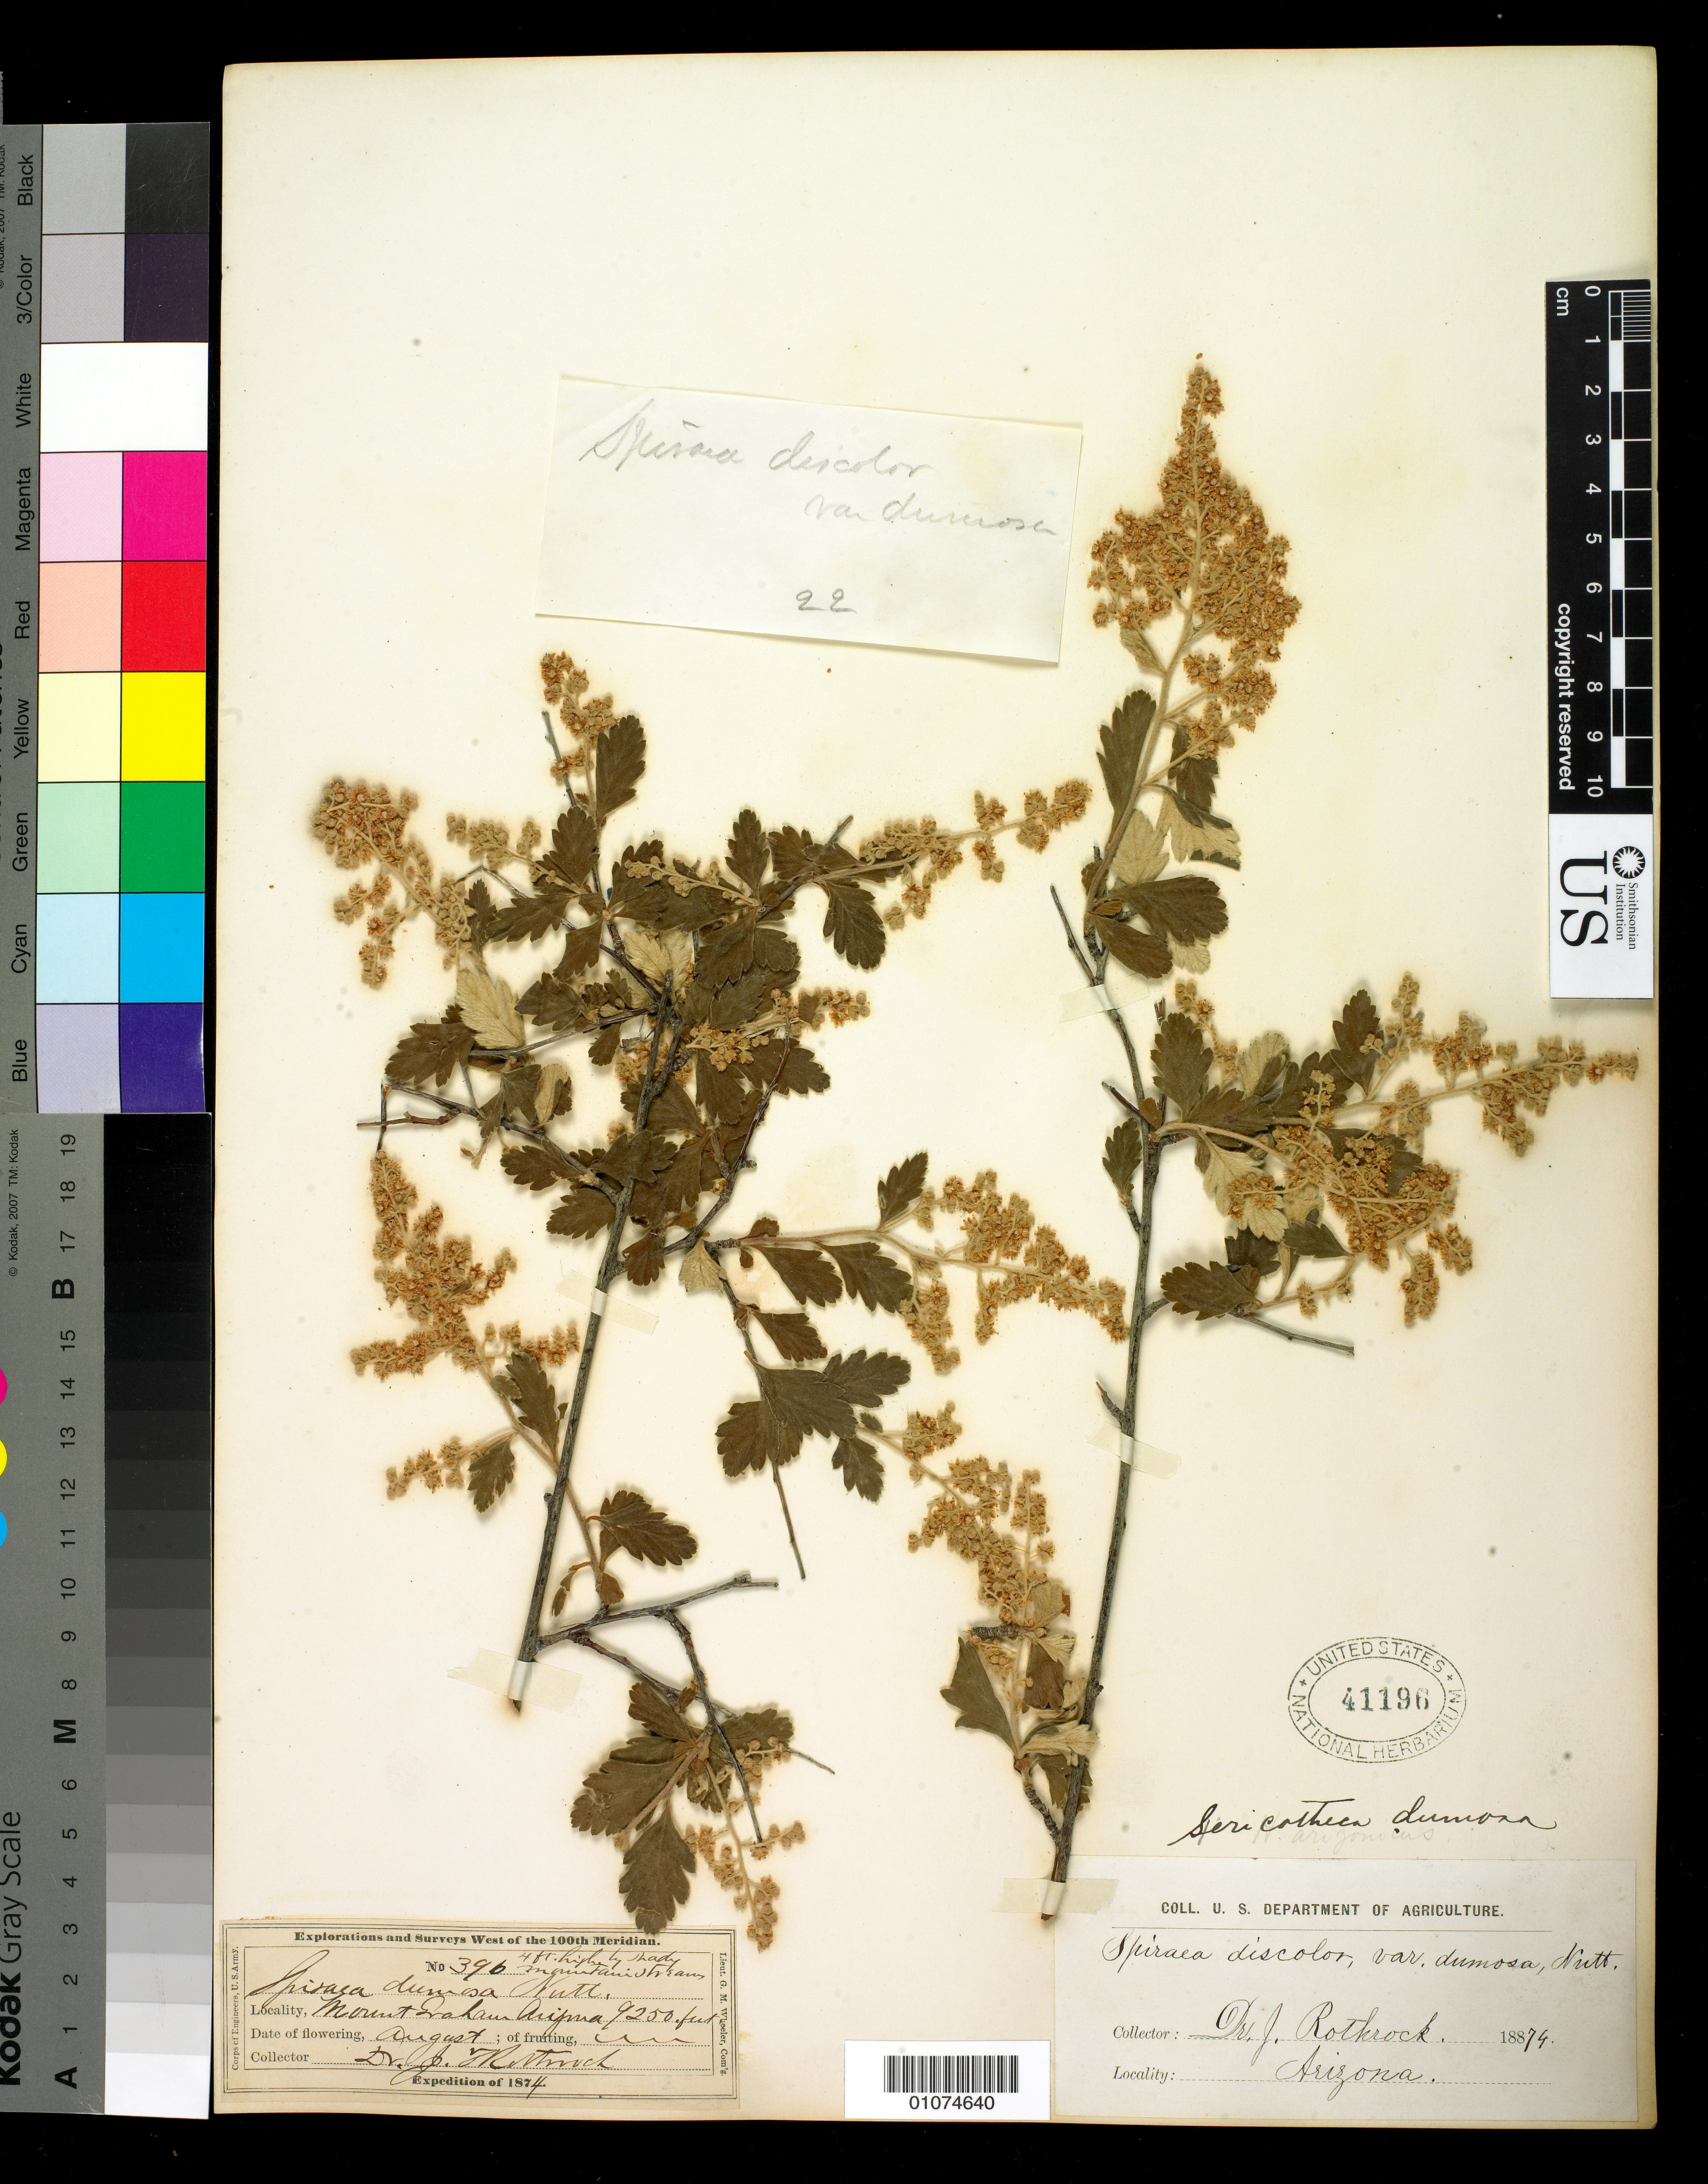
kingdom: Plantae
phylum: Tracheophyta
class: Magnoliopsida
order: Rosales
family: Rosaceae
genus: Holodiscus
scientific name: Holodiscus discolor var. dumosus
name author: Maxim. ex J.M. Coult.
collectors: J. T. Rothrock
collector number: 396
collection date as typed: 1874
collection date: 1874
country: United States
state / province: Arizona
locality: Mount Graham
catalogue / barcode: US 41196